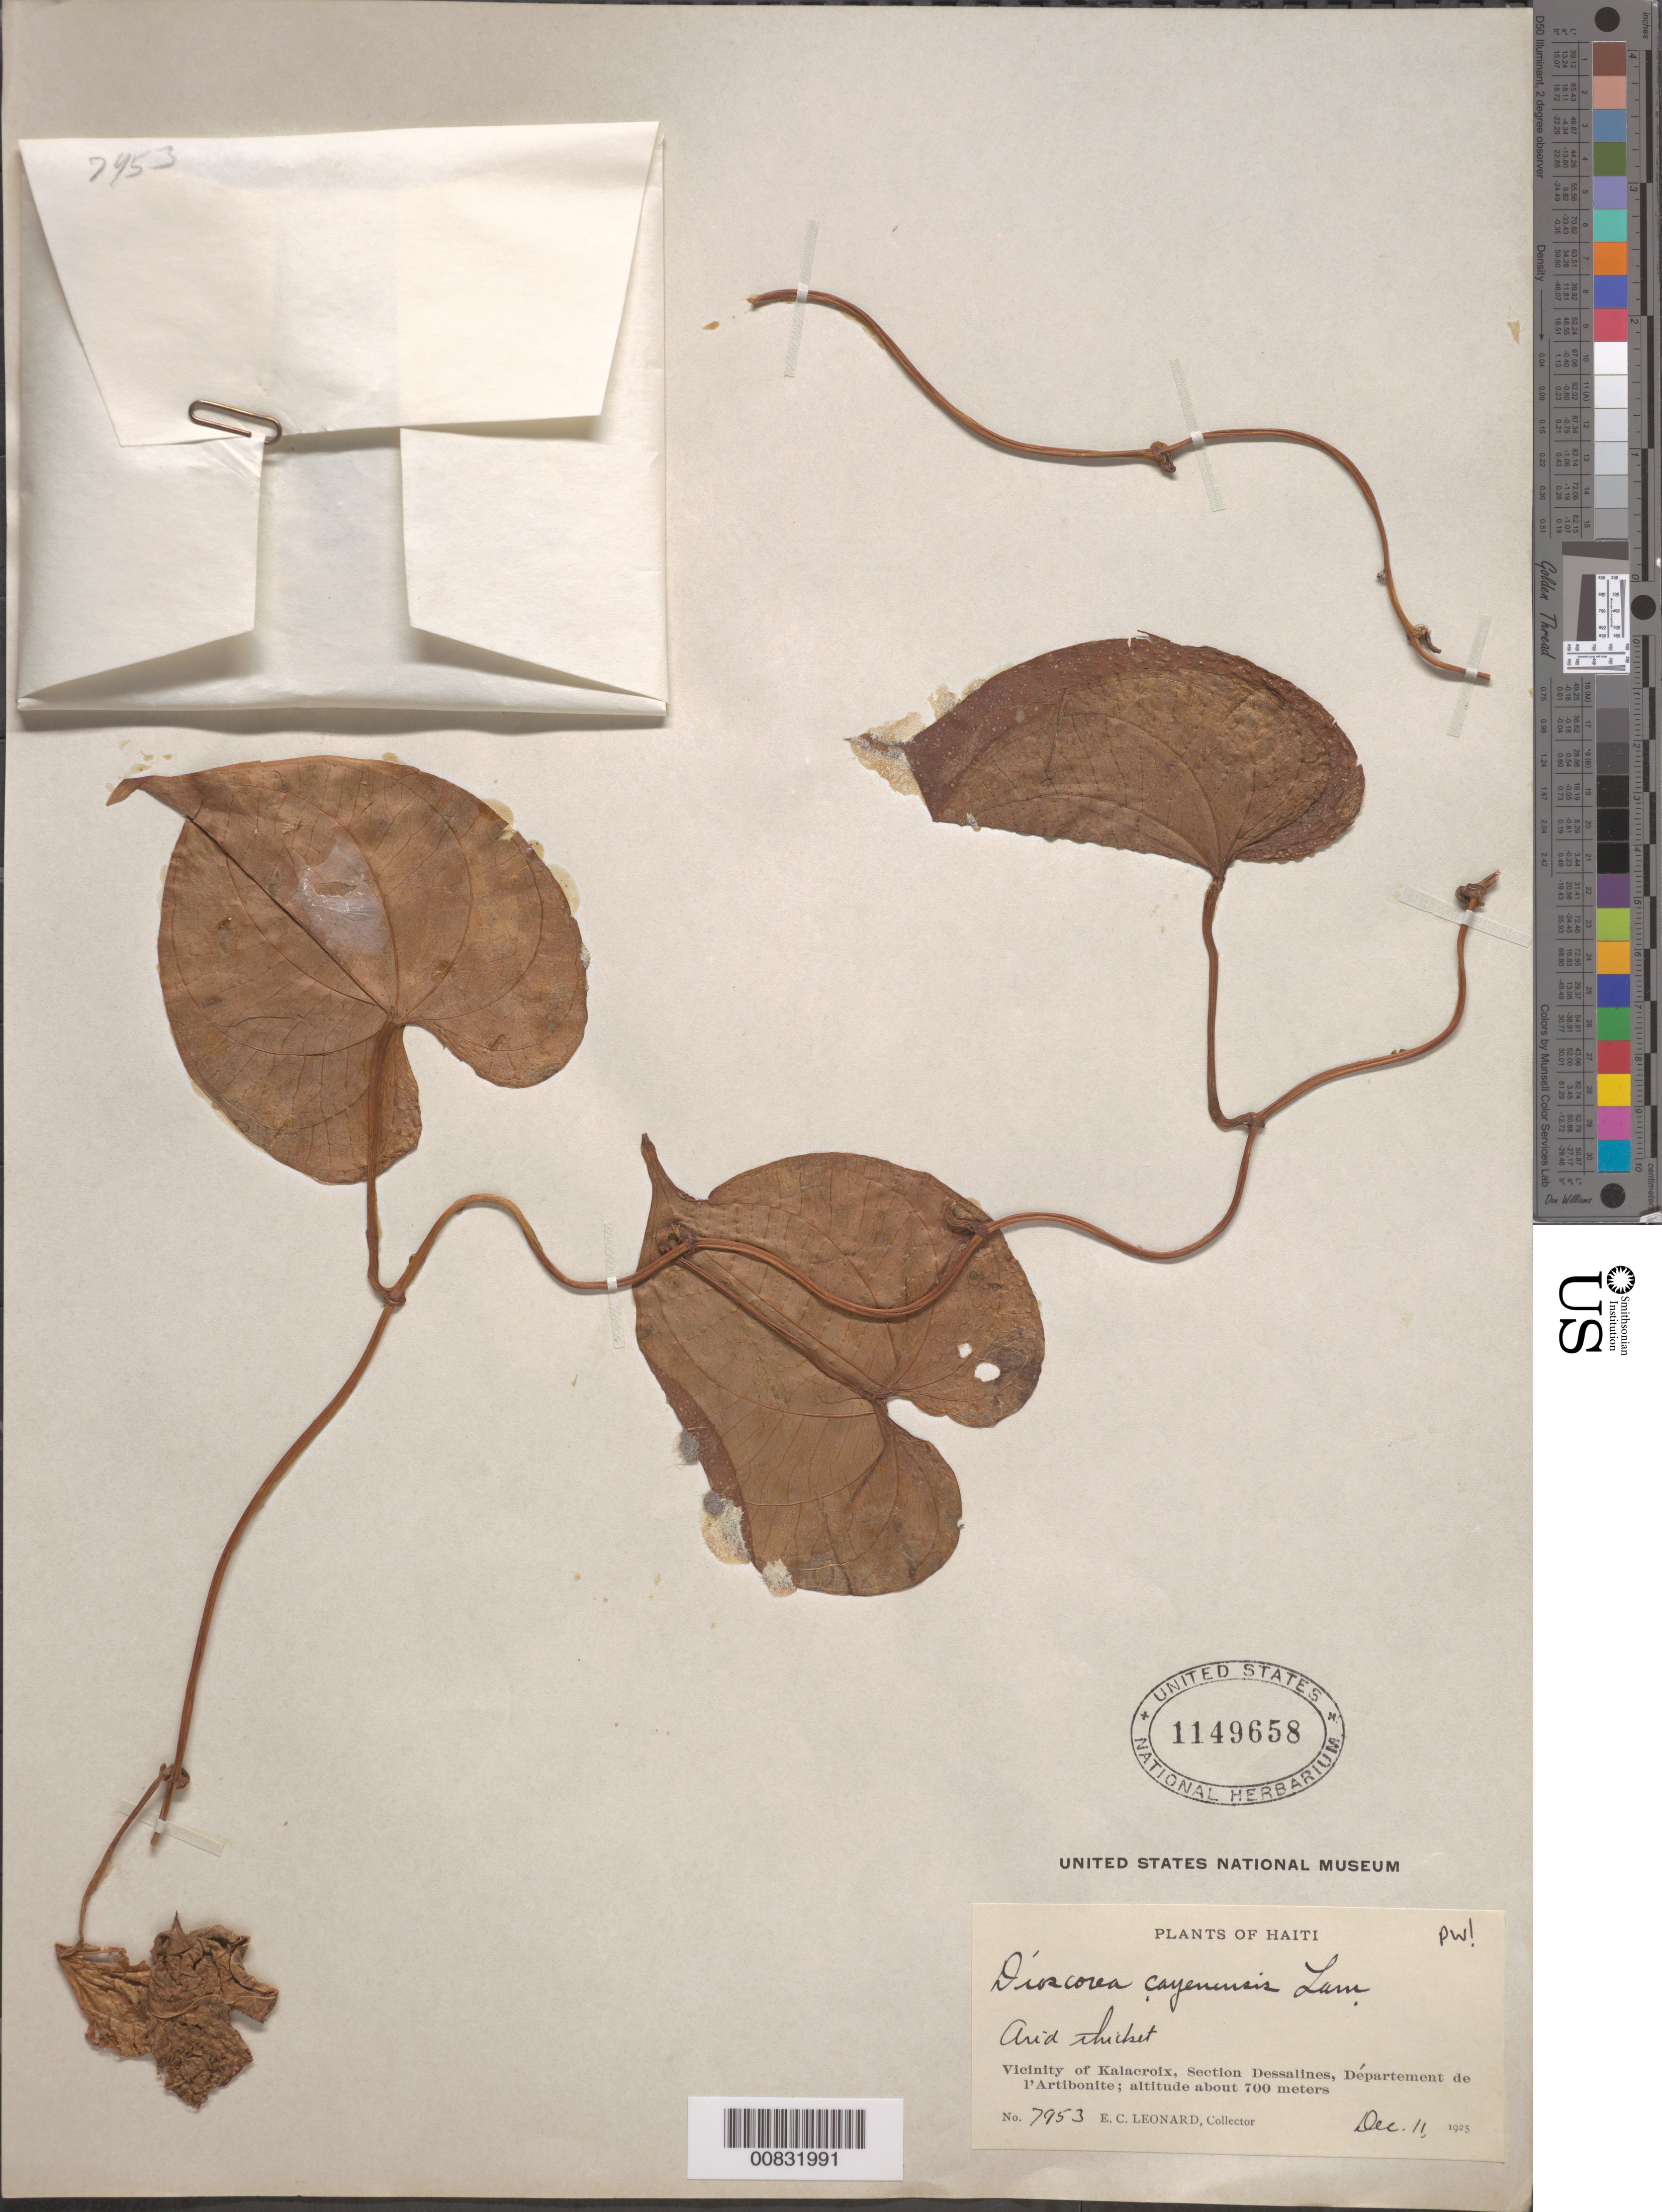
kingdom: Plantae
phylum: Tracheophyta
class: Liliopsida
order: Dioscoreales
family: Dioscoreaceae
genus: Dioscorea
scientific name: Dioscorea cayenensis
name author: Lam.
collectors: E. C. Leonard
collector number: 7953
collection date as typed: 11 Dec 1925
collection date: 1925-12-11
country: Haiti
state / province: Artibonite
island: Hispaniola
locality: Vicinity of Kalacroix, Section Dessalines.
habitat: Arid thicket.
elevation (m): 700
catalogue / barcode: US 1149658